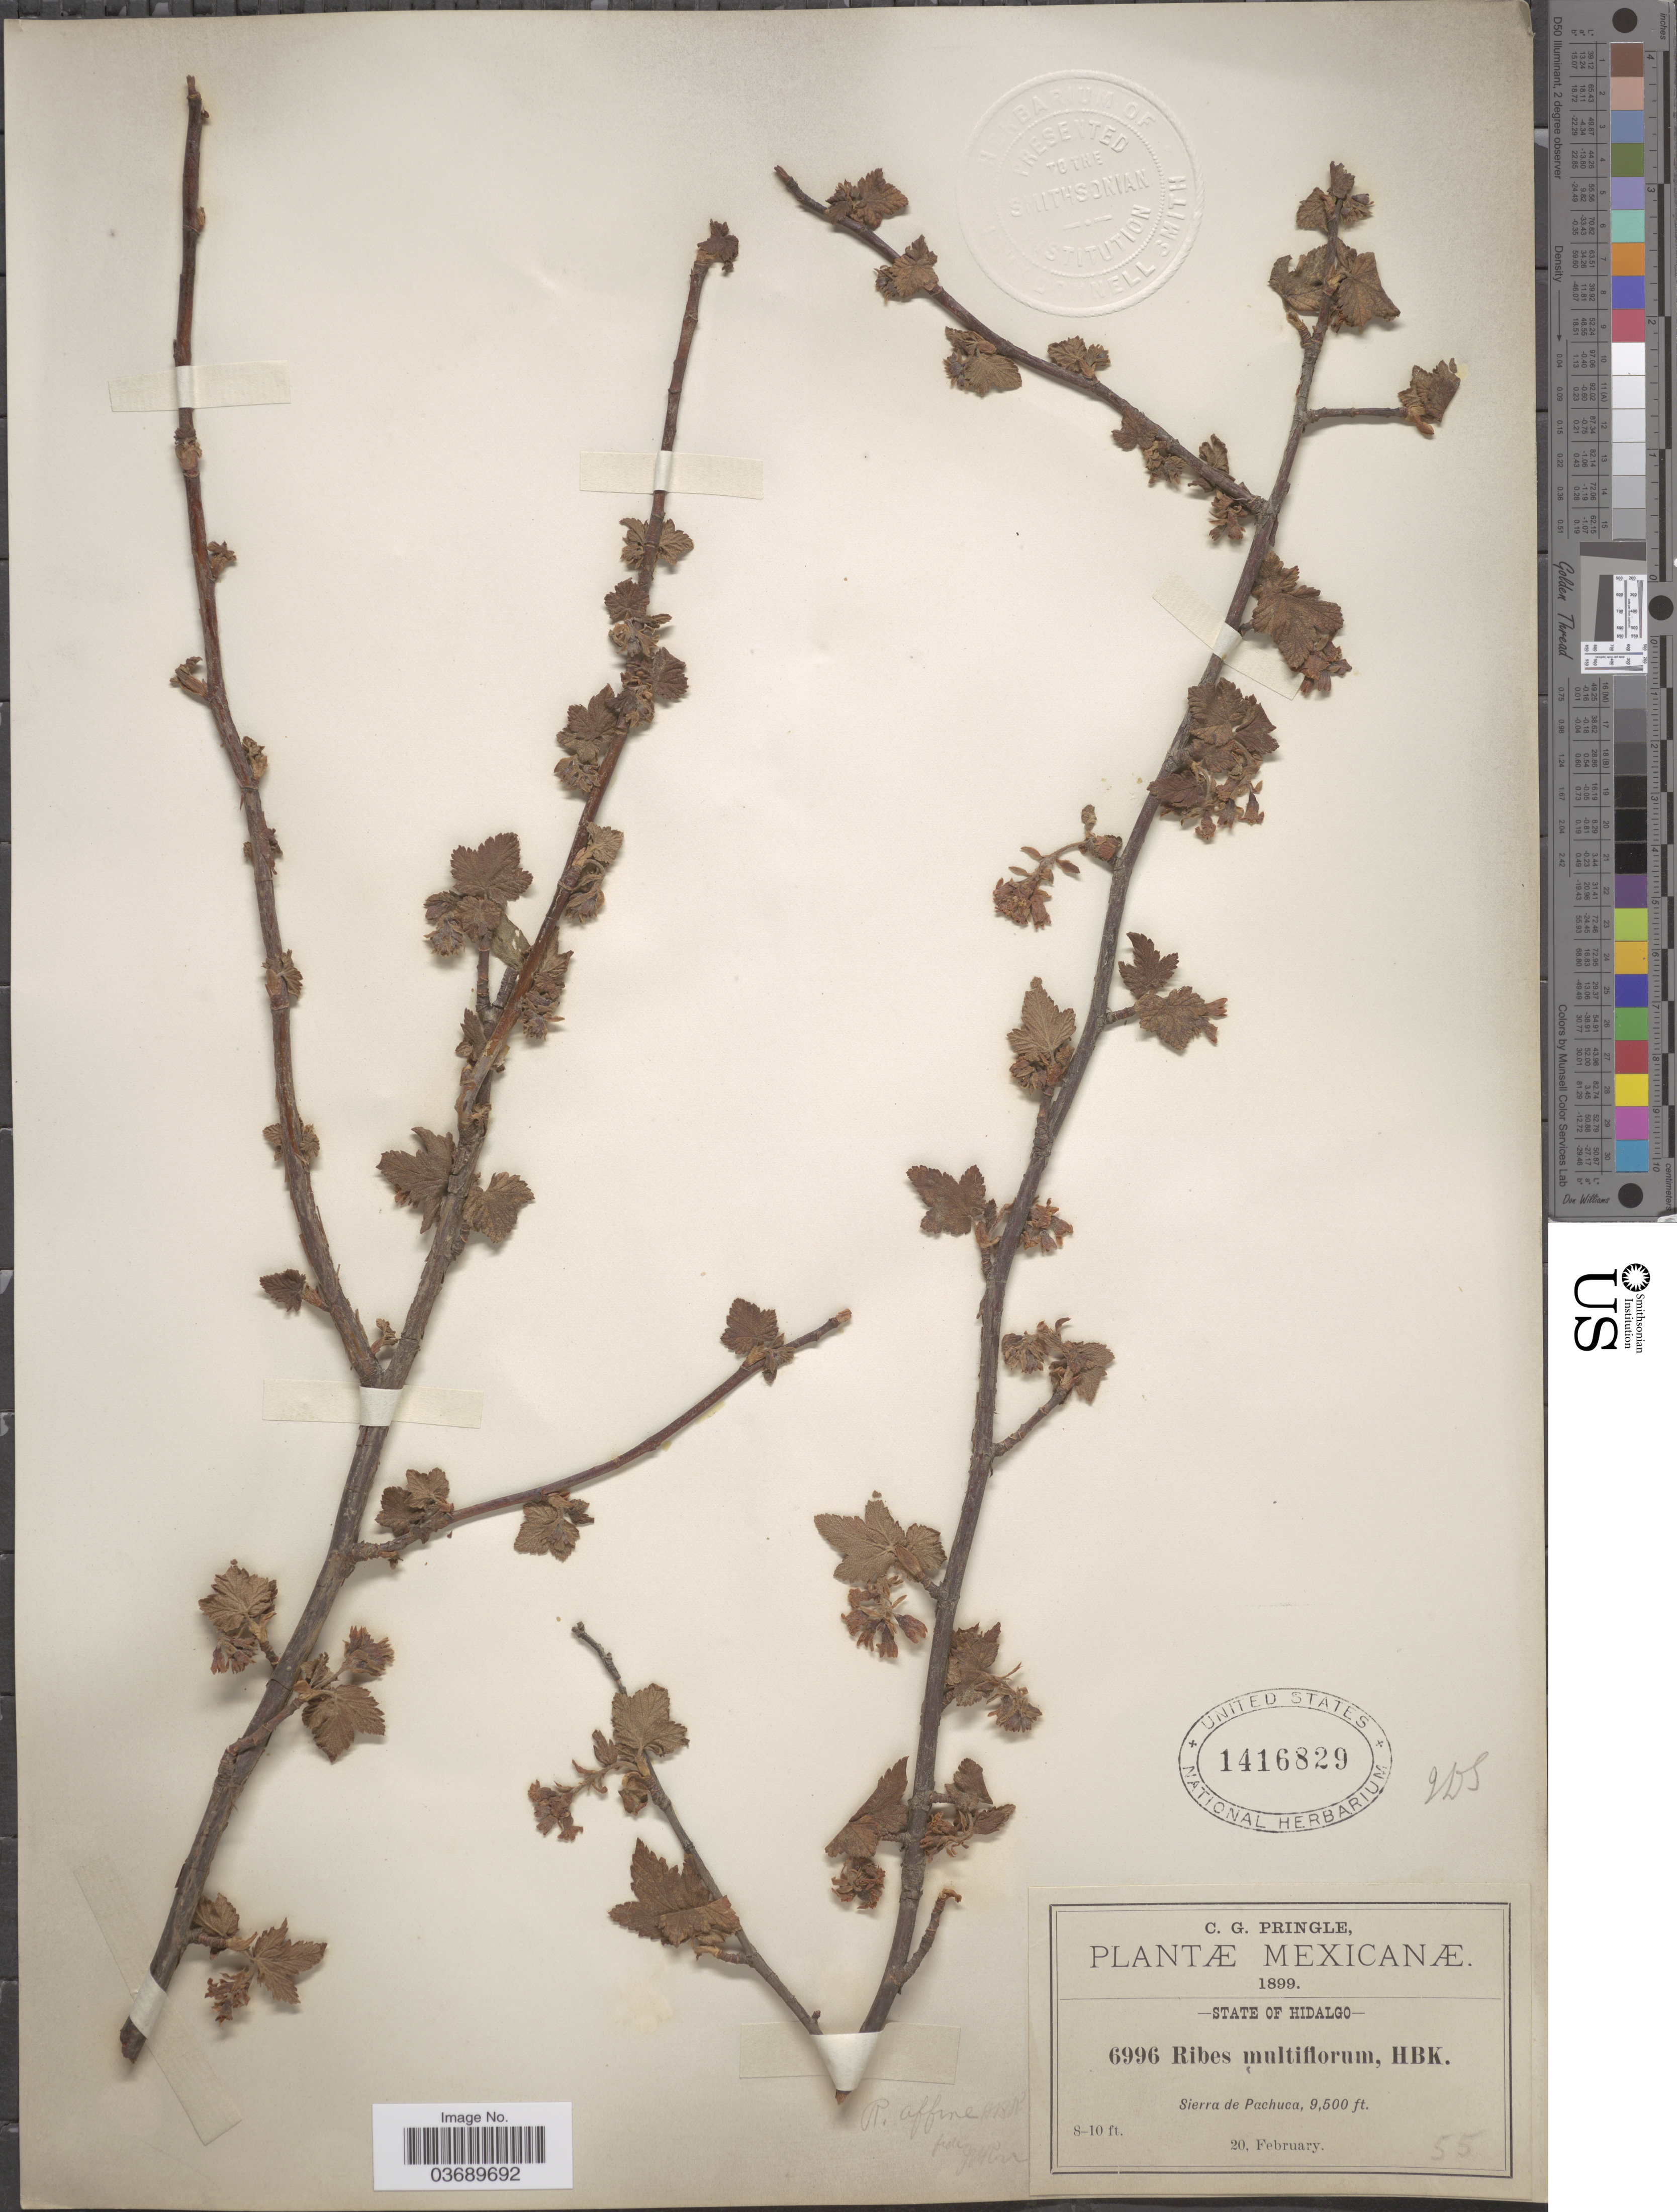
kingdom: Plantae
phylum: Tracheophyta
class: Magnoliopsida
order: Saxifragales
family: Grossulariaceae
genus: Ribes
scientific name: Ribes affine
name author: Kunth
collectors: C. G. Pringle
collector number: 6996/55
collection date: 1899-02-20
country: Mexico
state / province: Hidalgo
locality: State of Hidalgo. Sierra de Pachuca.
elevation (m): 2896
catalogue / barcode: US 1416829